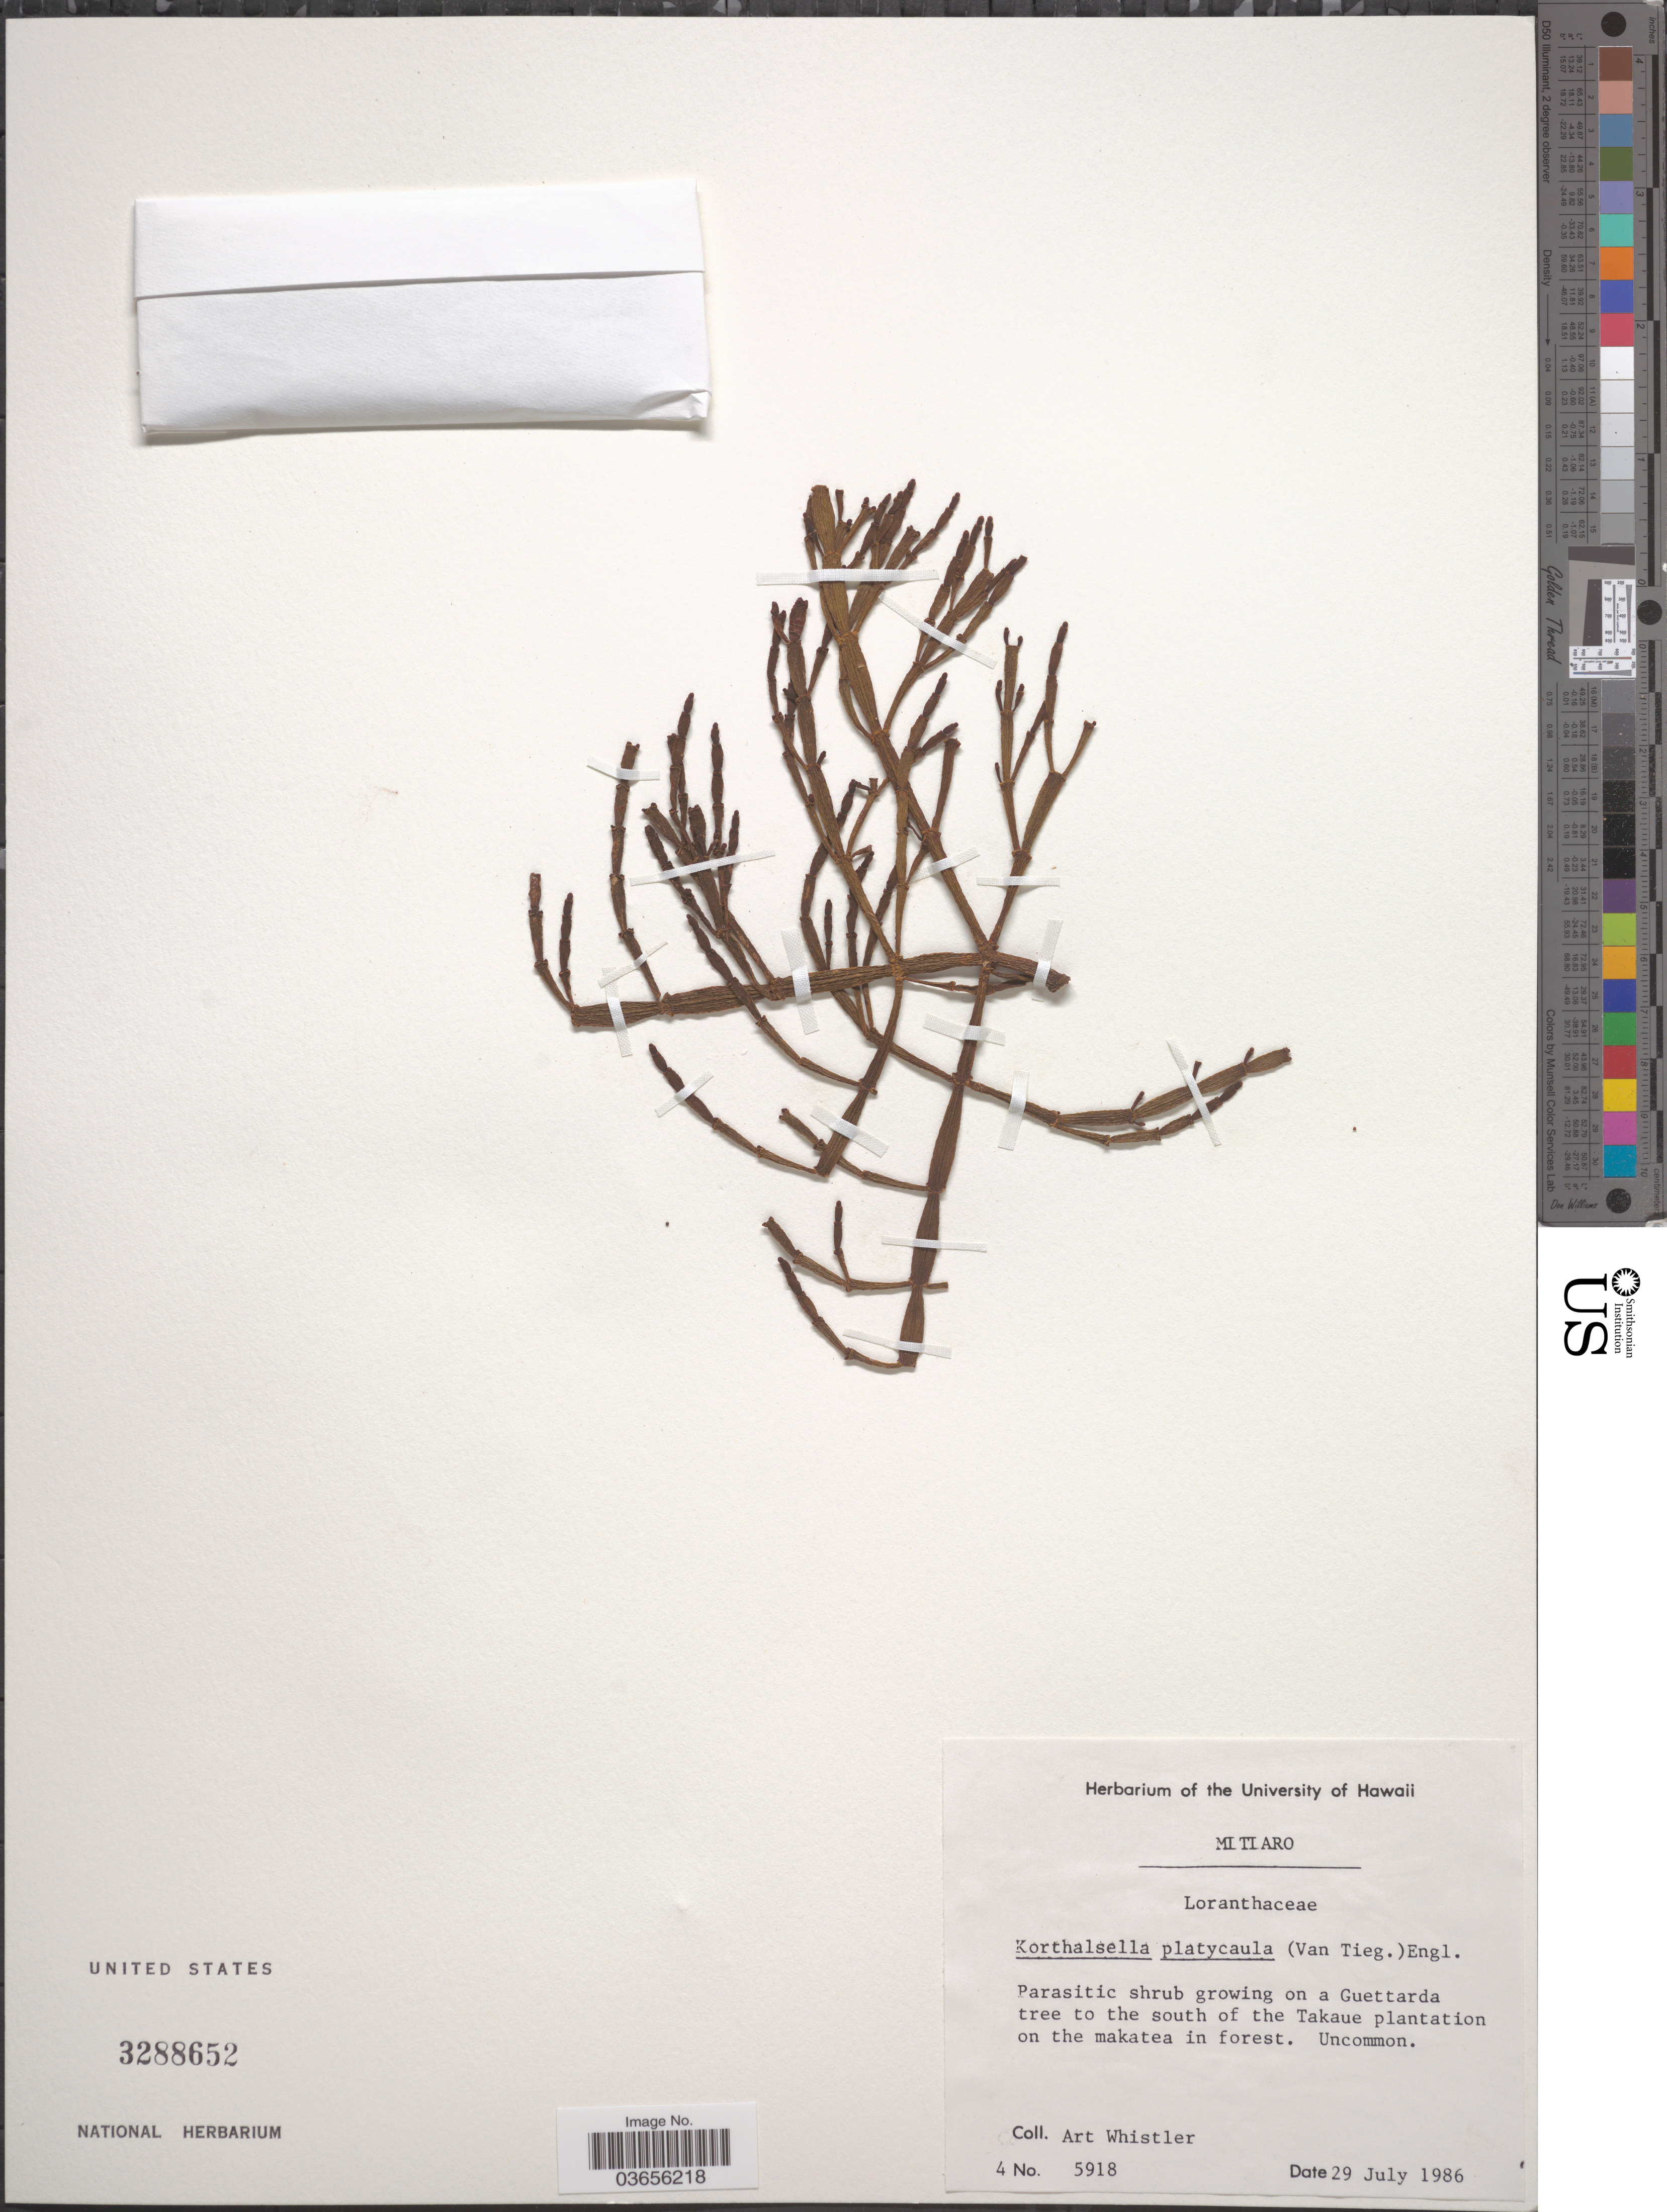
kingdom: Plantae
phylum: Tracheophyta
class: Magnoliopsida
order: Santalales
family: Viscaceae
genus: Korthalsella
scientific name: Korthalsella platycaula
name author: (Tiegh.) Engl.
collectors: A. Whistler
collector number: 5918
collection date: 1986-07-29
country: Cook Islands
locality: Mitiaro. South of the Takaue plantation.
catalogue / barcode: US 3288652